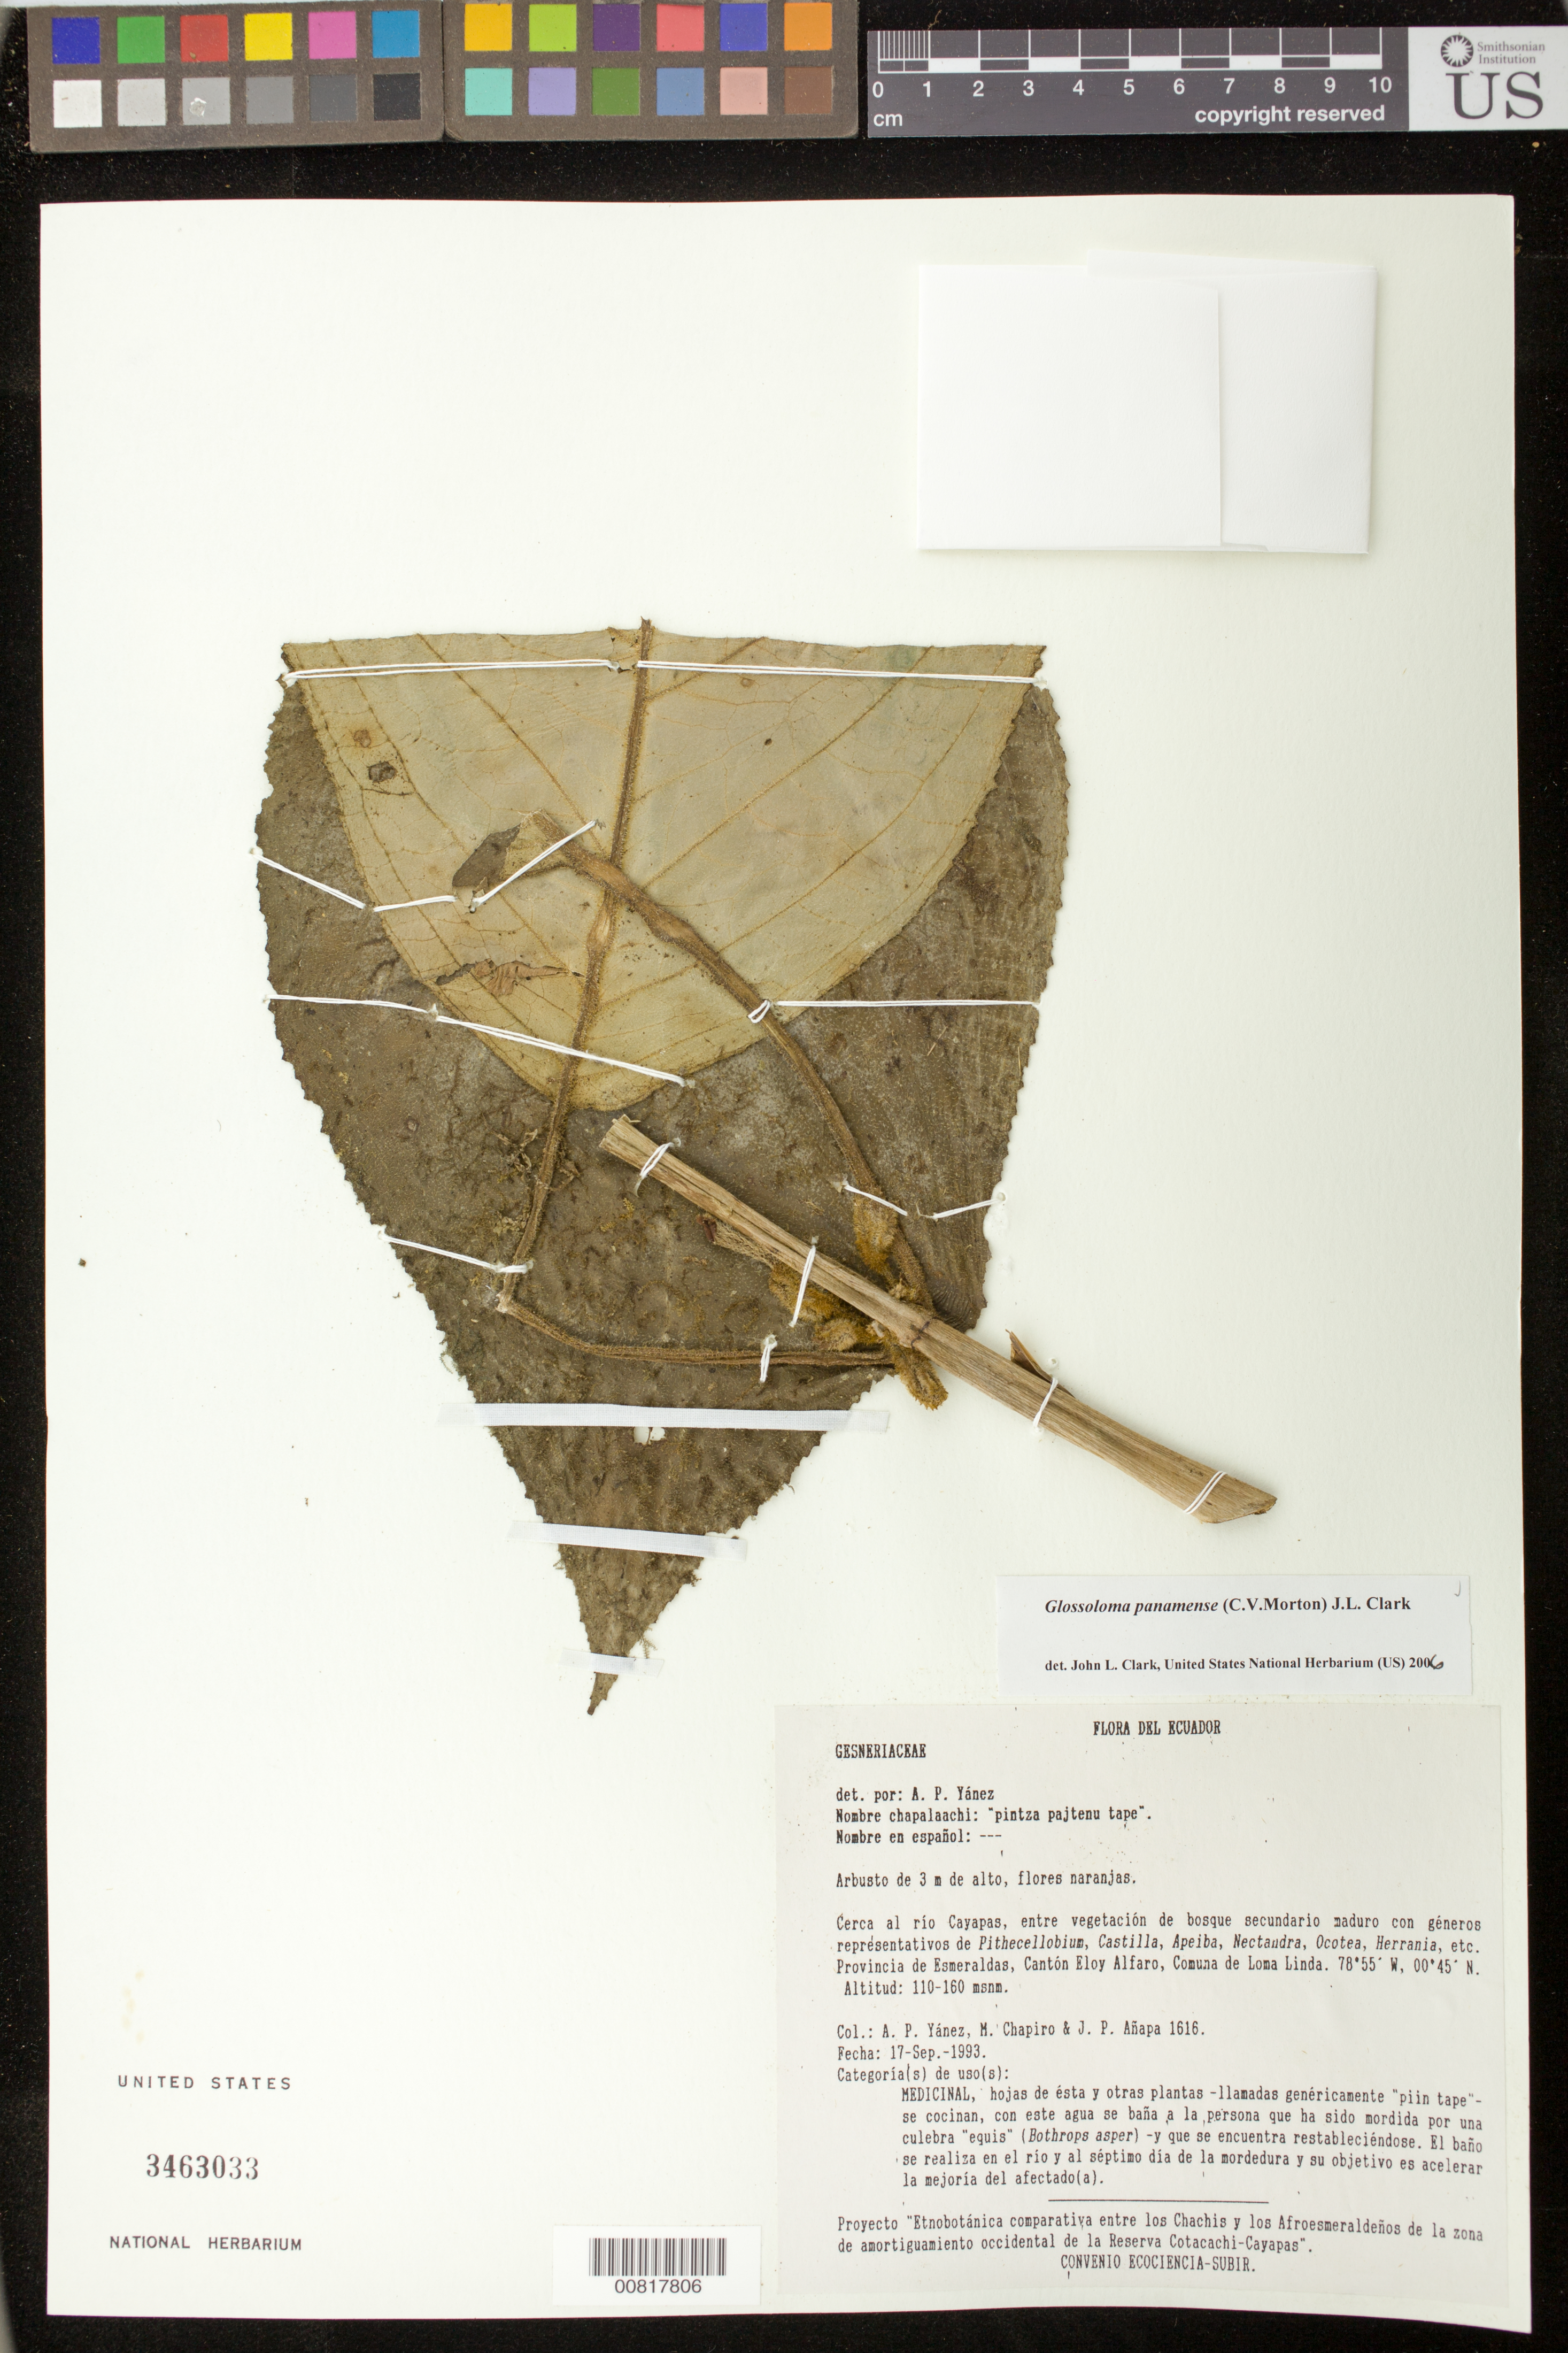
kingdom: Plantae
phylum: Tracheophyta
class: Magnoliopsida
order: Lamiales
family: Gesneriaceae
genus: Glossoloma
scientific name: Glossoloma panamense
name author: (C.V. Morton) J.L. Clark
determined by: Clark, J. L., (SEL), The Marie Selby Botanical Garden (UNITED STATES)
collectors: A. Yánez, M. Chapiro & J. Añapa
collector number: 1616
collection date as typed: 17 Sep 1993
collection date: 1993-09-17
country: Ecuador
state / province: Esmeraldas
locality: Cerca al río Cayapas; Cantón Eloy Alfaro, Comuna de Loma Linda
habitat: entre vegetación de bosque secundario maduro con géneros representativos de Pithecellobium, Castilla, Apeiba, Nectandra, Ocotea, Herrania, etc.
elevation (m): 110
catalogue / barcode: US 3463033